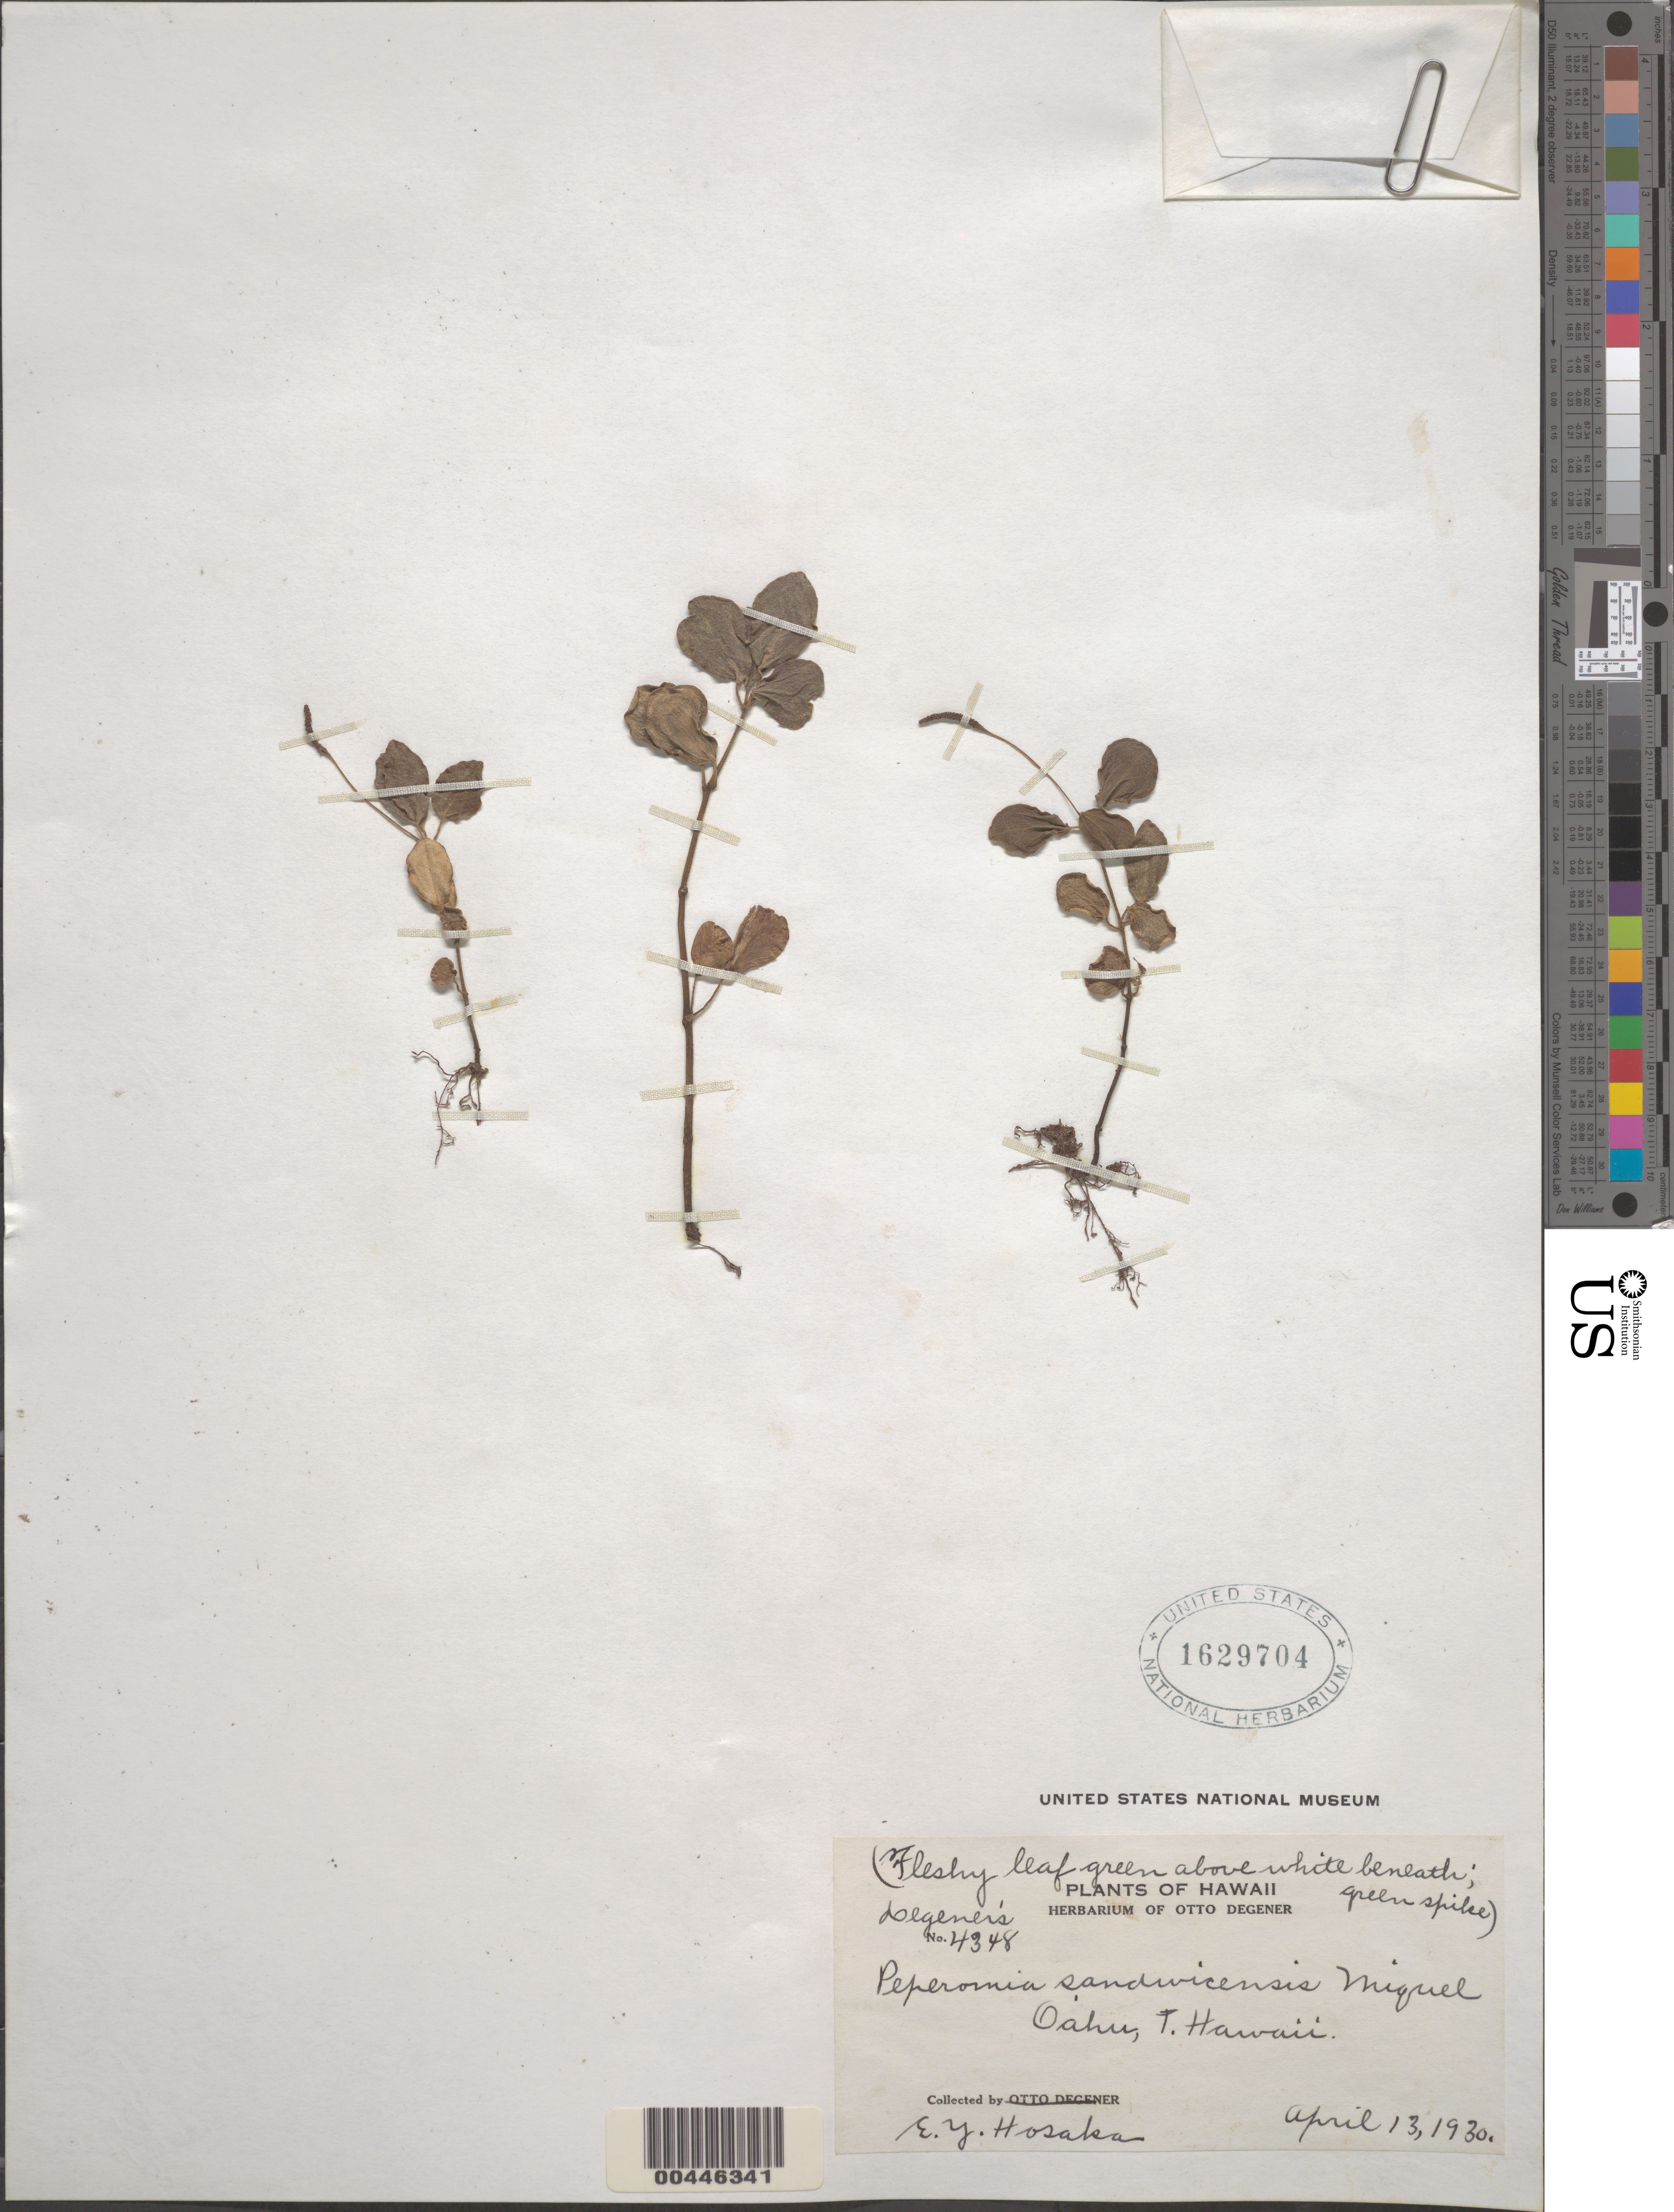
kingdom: Plantae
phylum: Tracheophyta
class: Magnoliopsida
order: Piperales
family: Piperaceae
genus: Peperomia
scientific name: Peperomia sandwicensis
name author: Miq.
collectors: E. Hasaka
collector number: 4348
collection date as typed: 13 Apr 1930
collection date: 1930-04-13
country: United States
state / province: Hawaii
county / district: Honolulu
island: Oahu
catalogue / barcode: US 1629704